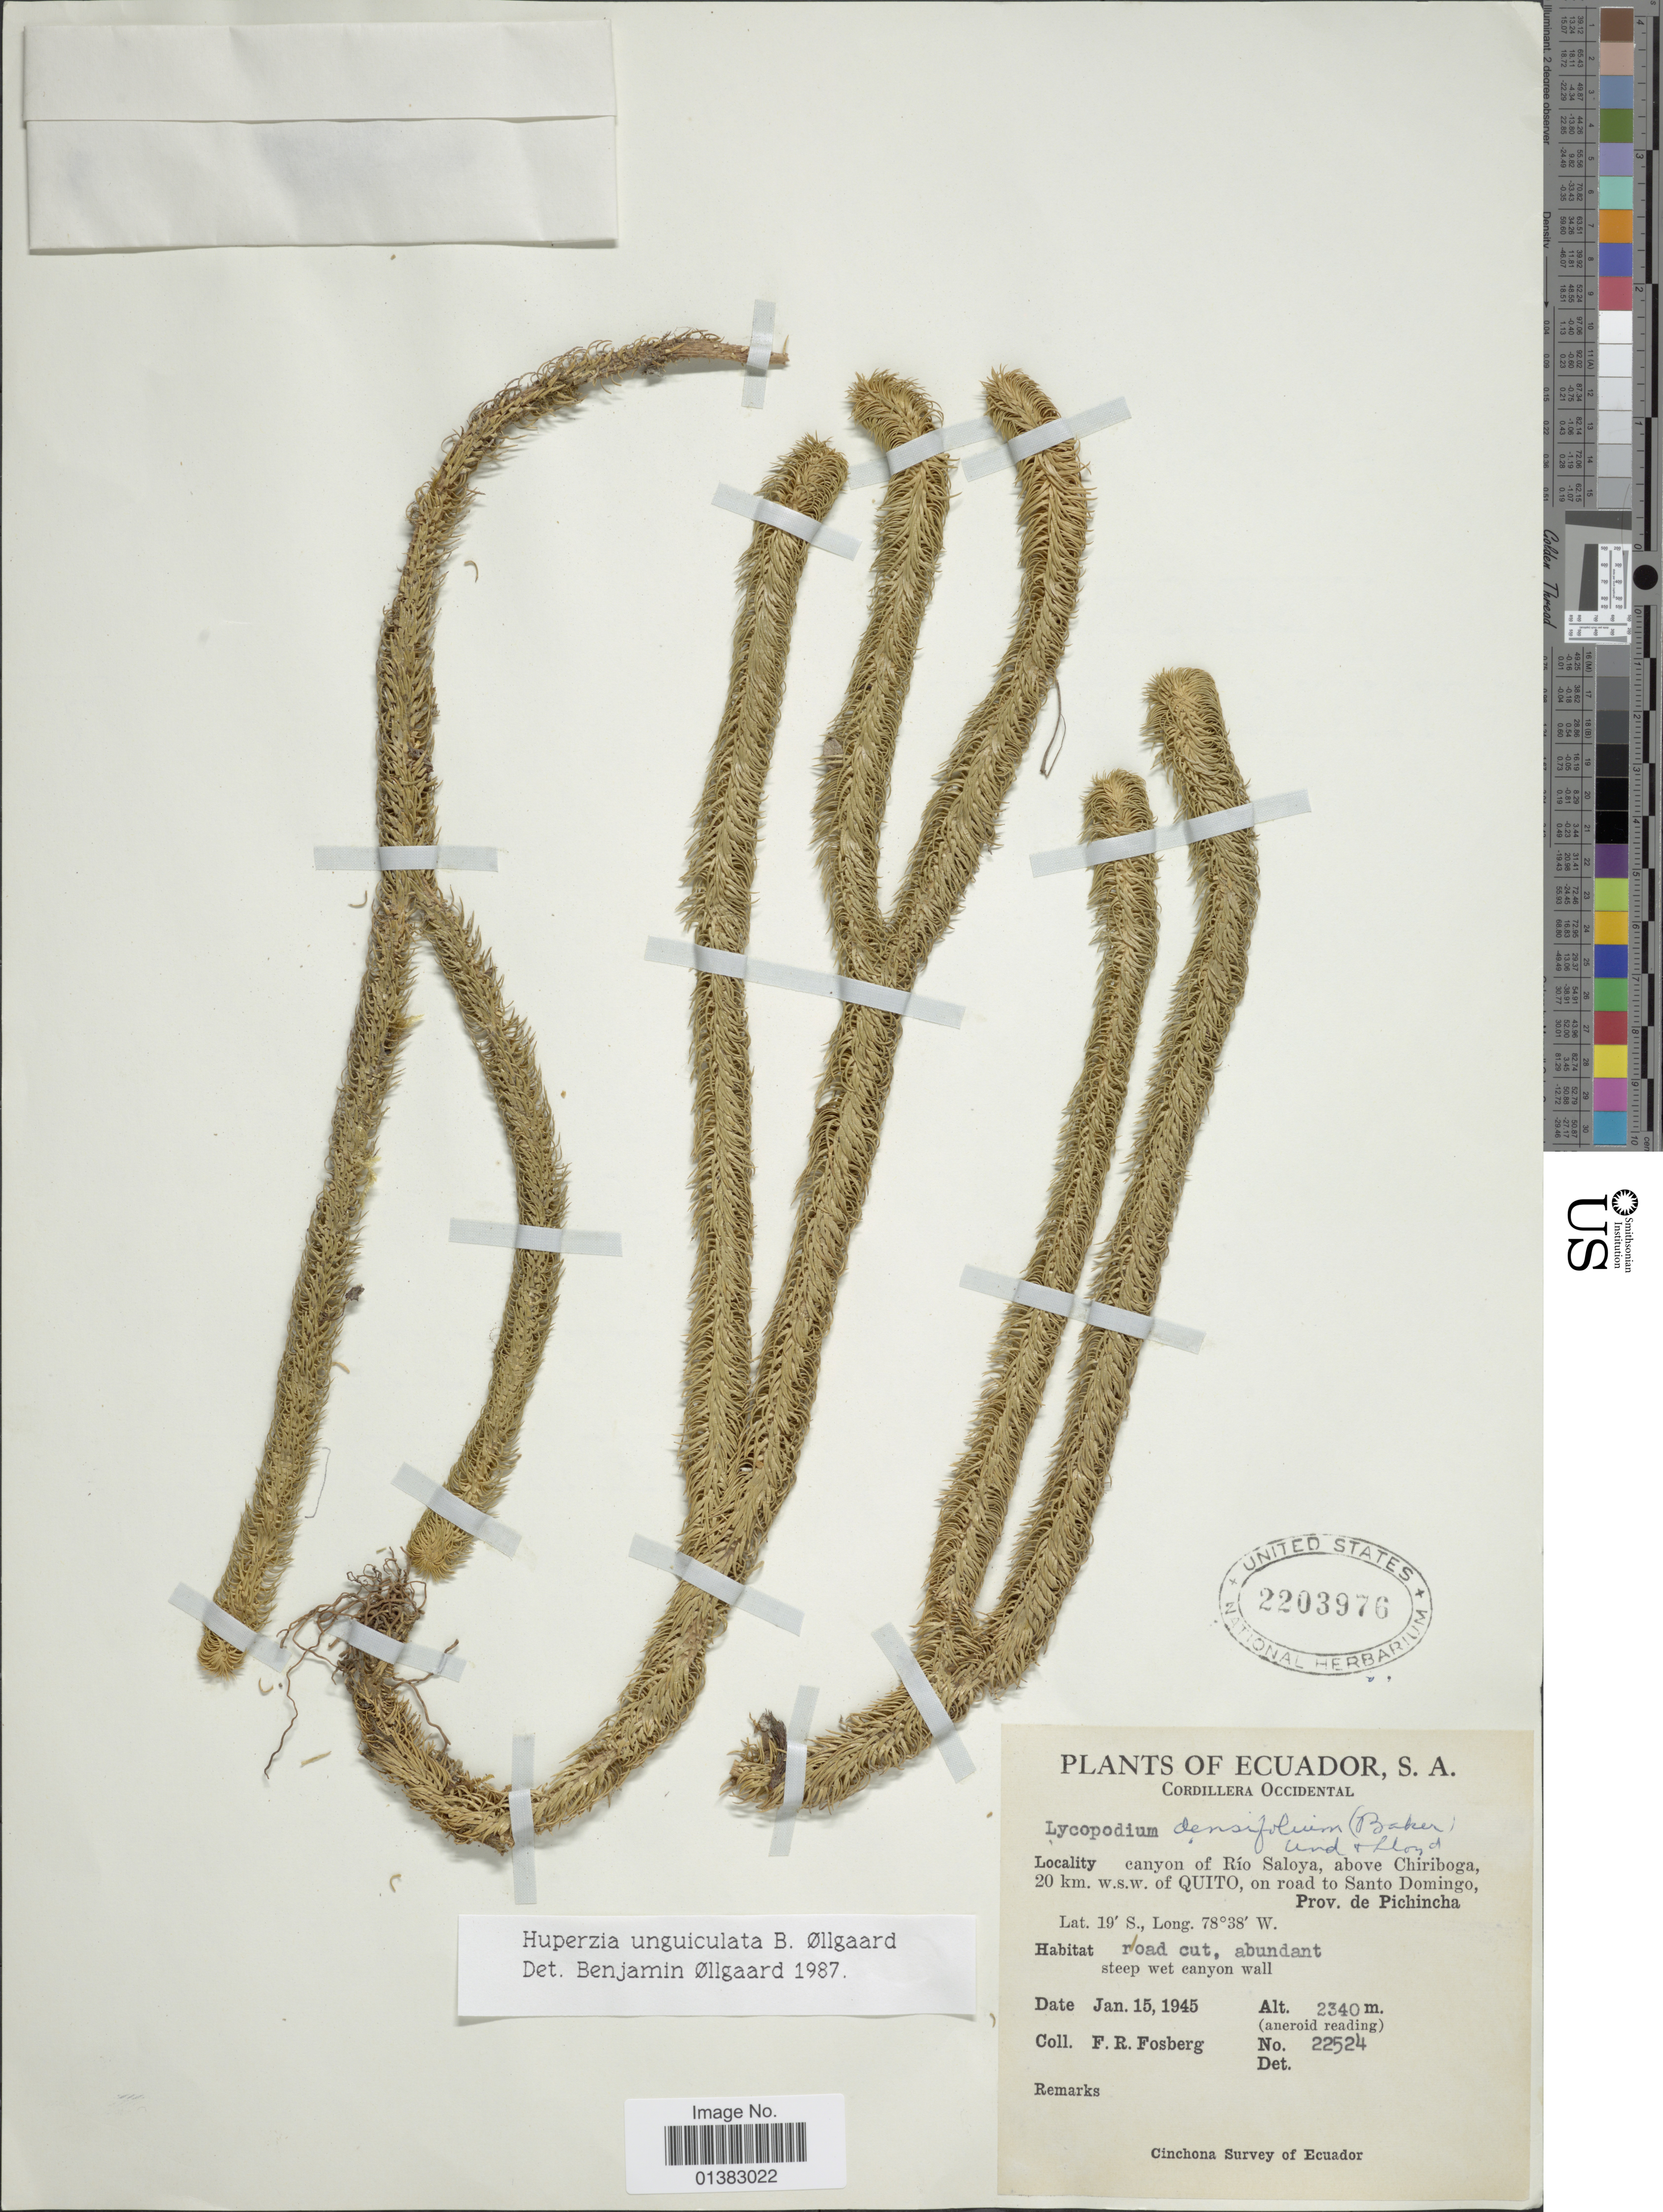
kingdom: Plantae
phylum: Tracheophyta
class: Lycopodiopsida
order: Lycopodiales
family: Lycopodiaceae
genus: Phlegmariurus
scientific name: Phlegmariurus unguiculatus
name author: (B. Øllg.) B. Øllg.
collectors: F. R. Fosberg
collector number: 22524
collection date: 1945-01-15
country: Ecuador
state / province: Pichincha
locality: Cordillera Occidental. Canyon of Río Saloya, above Chiriboga, 20 km. w.s.w of Quito, on road to Santo Domingo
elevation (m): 2340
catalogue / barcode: US 2203976